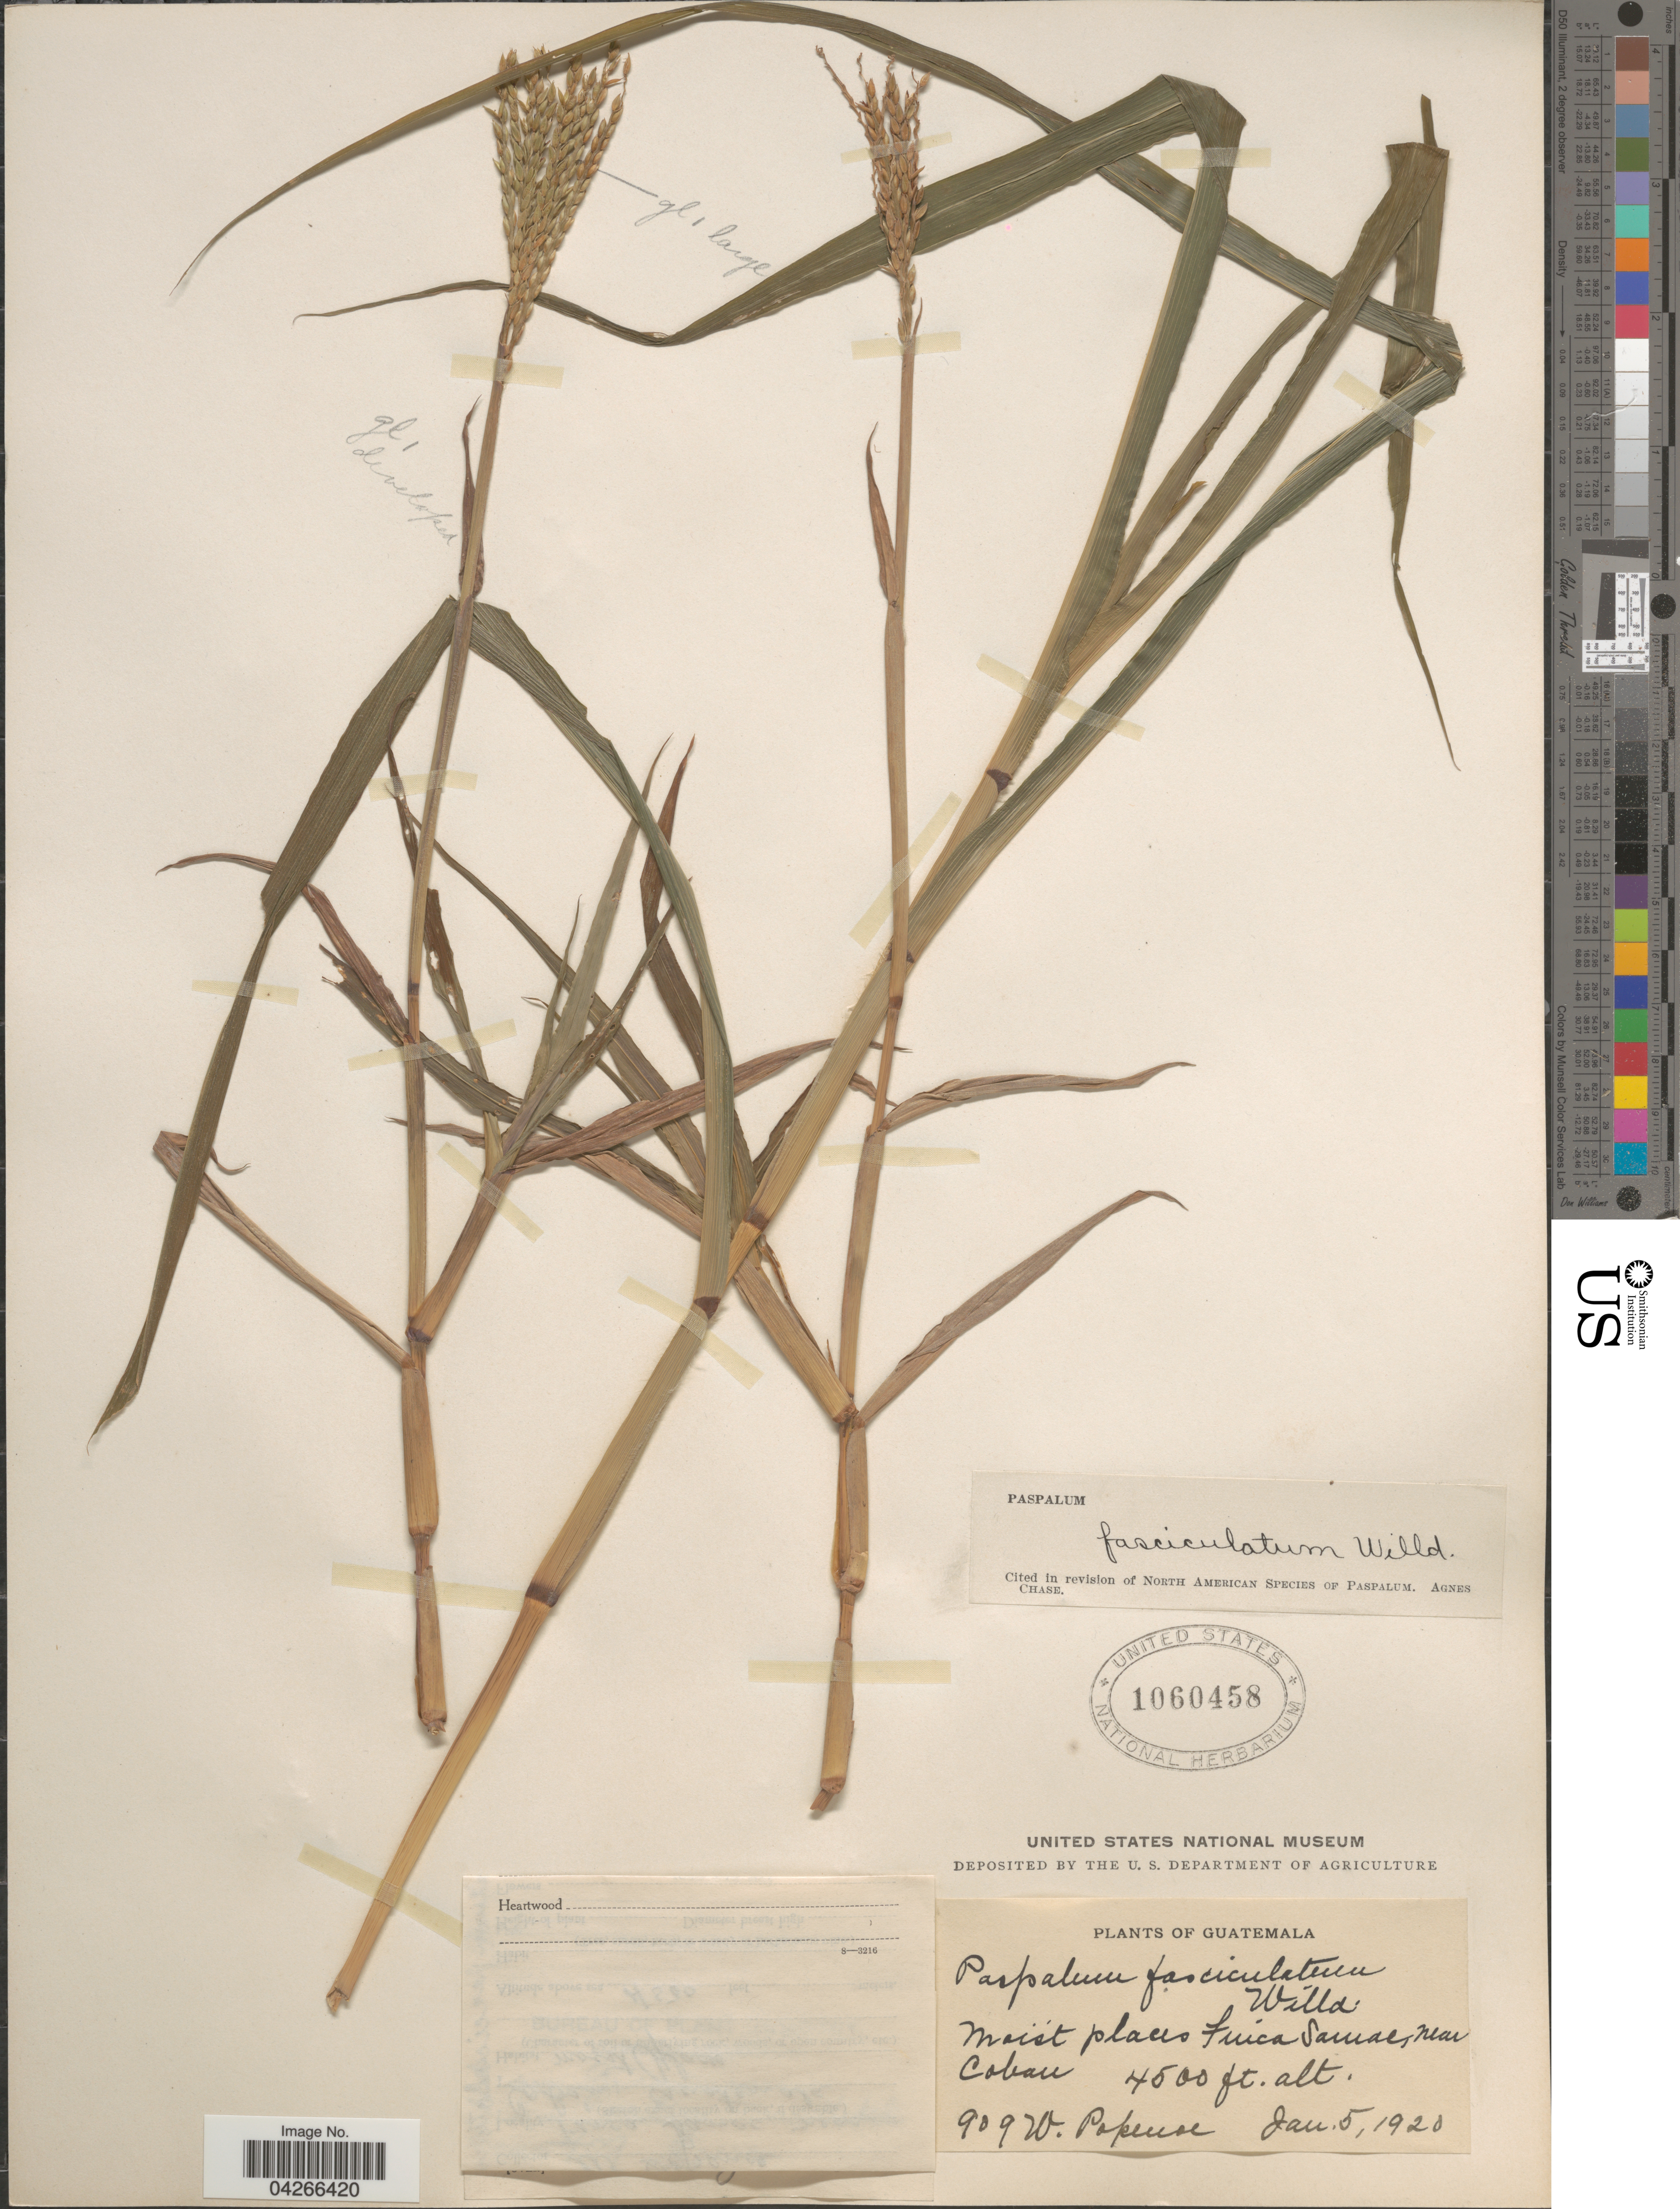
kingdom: Plantae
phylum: Tracheophyta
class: Liliopsida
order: Poales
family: Poaceae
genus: Paspalum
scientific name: Paspalum fasciculatum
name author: Willd. ex Flüggé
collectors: W. Popenoe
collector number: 909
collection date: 1920-01-05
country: Guatemala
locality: Moist places Finca Samac, near Coban.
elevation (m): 1372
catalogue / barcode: US 1060458